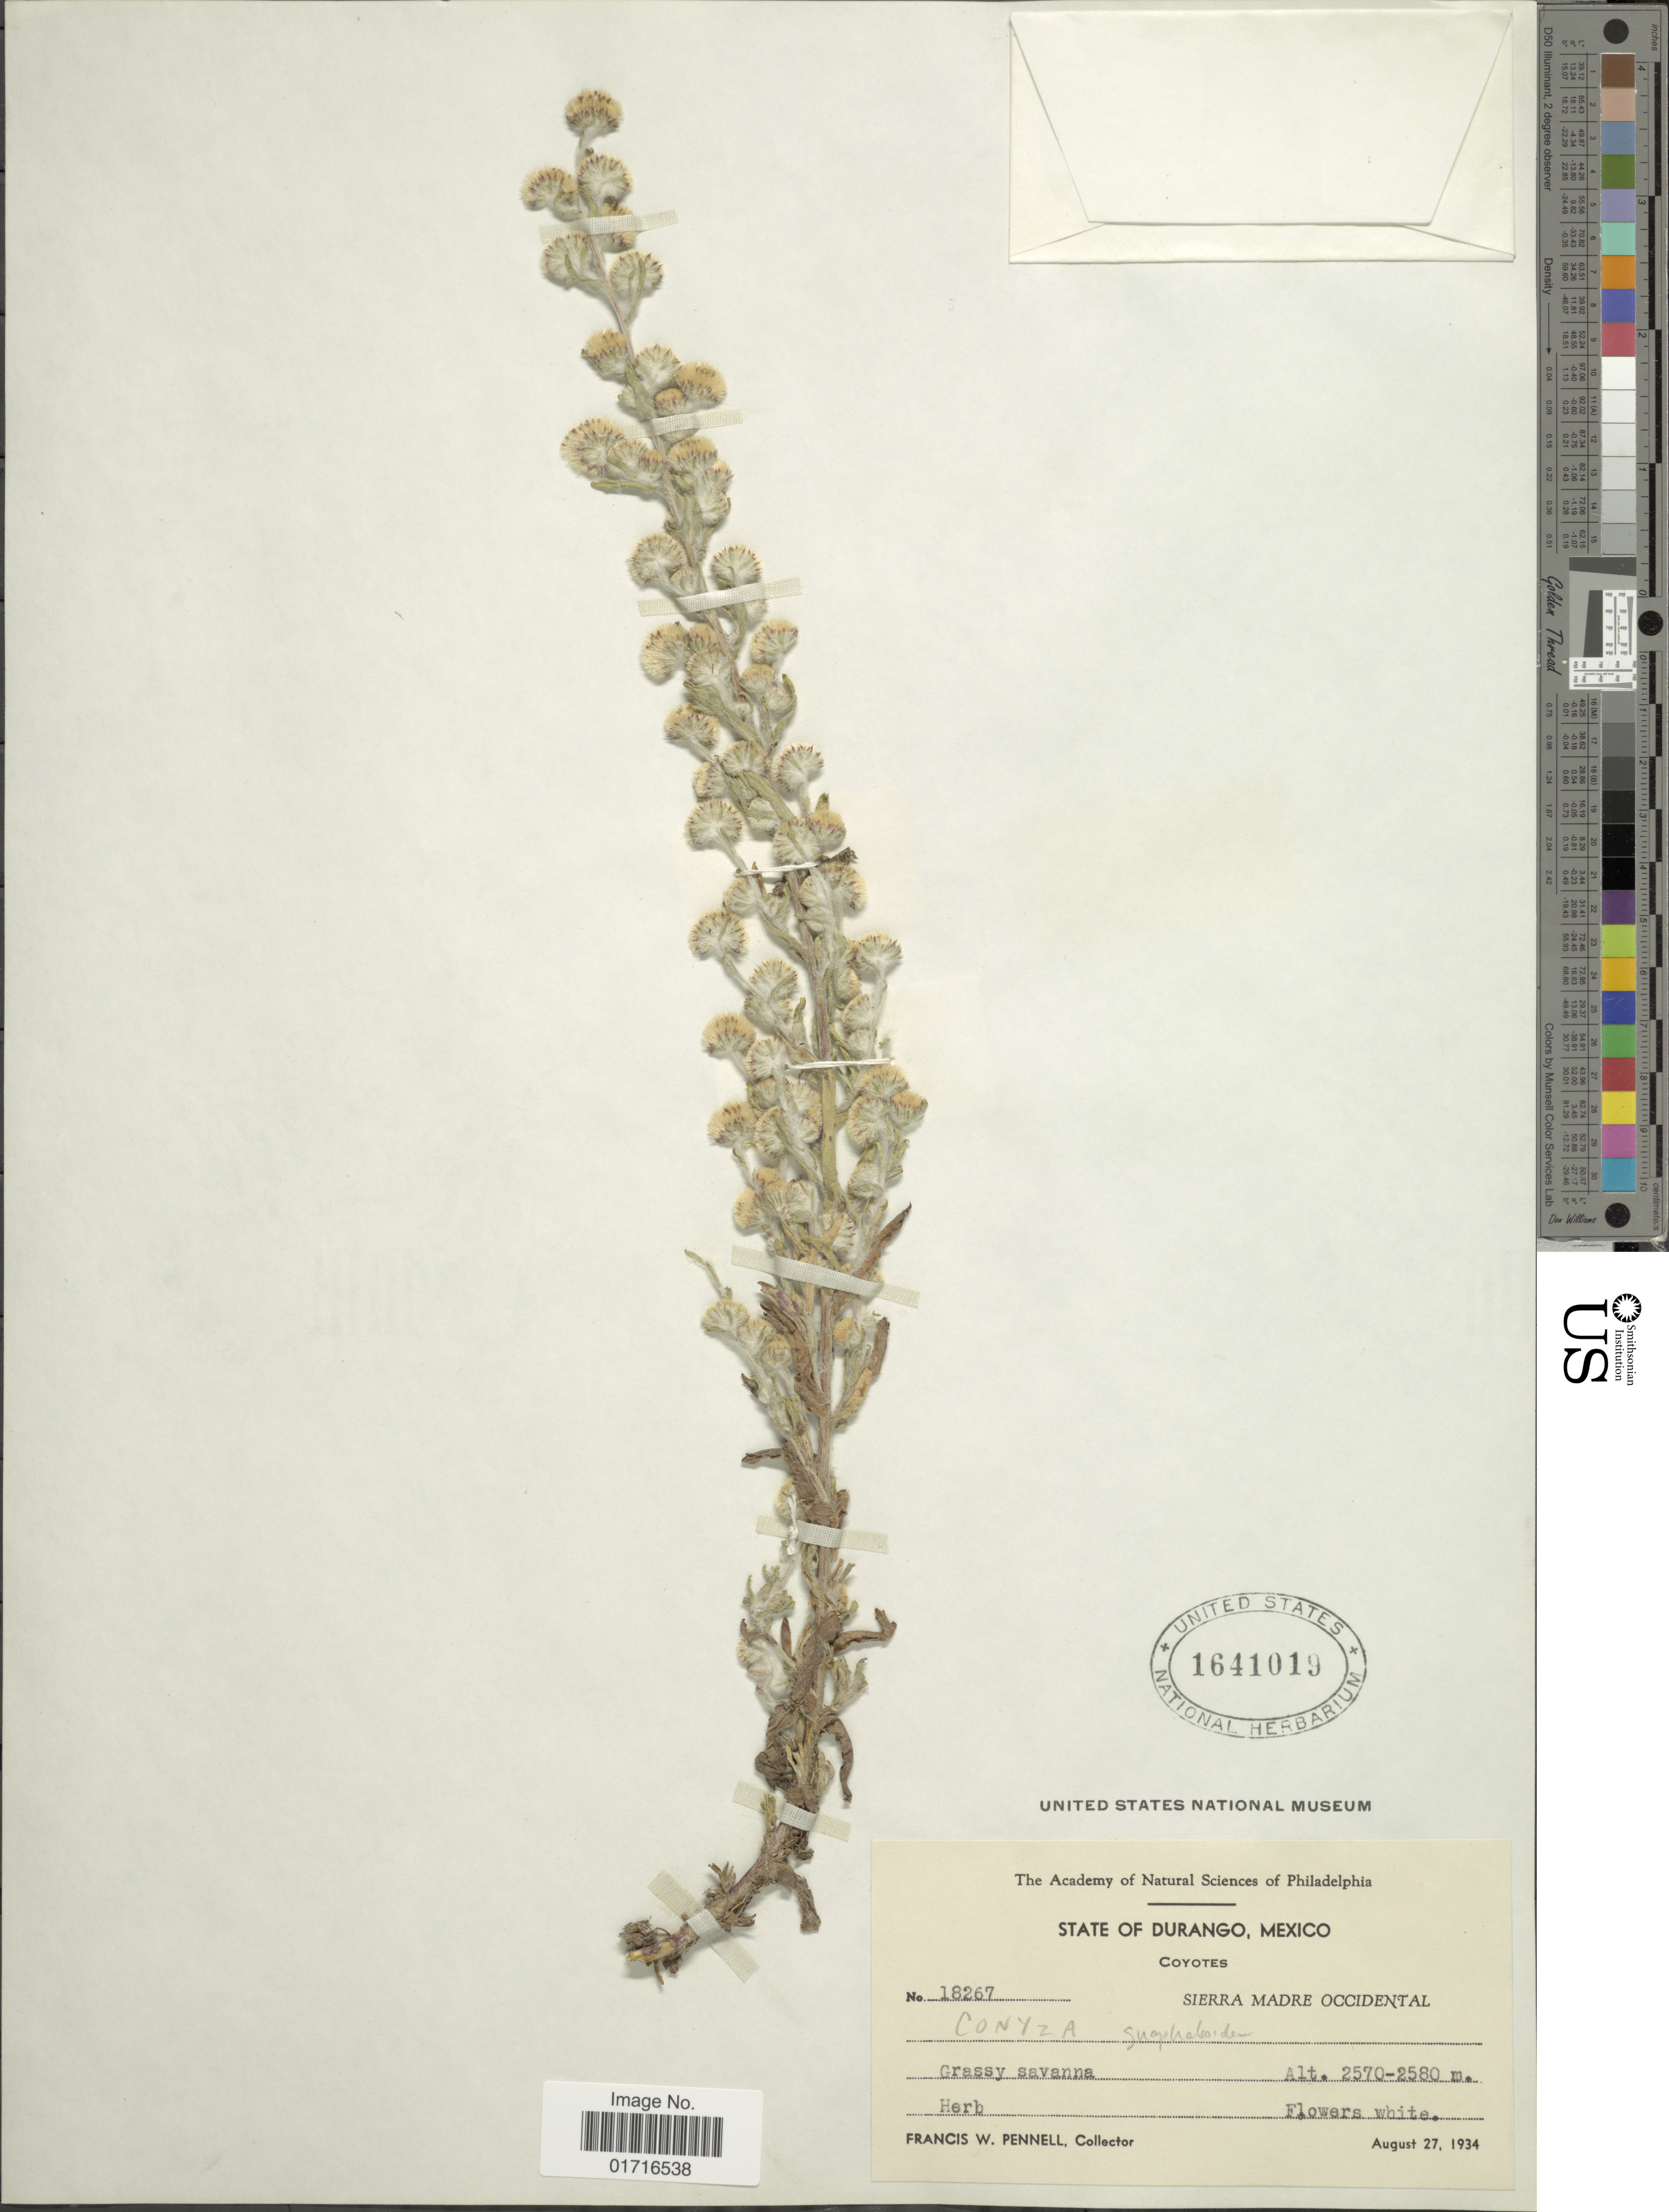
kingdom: Plantae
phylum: Tracheophyta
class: Magnoliopsida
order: Asterales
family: Asteraceae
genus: Conyza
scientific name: Conyza gnaphalioides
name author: Kunth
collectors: F. W. Pennell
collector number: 18267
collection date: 1934-08-27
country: Mexico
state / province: Durango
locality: Coyotes, Sierra Madre Occidental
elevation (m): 2570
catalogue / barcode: US 1641019